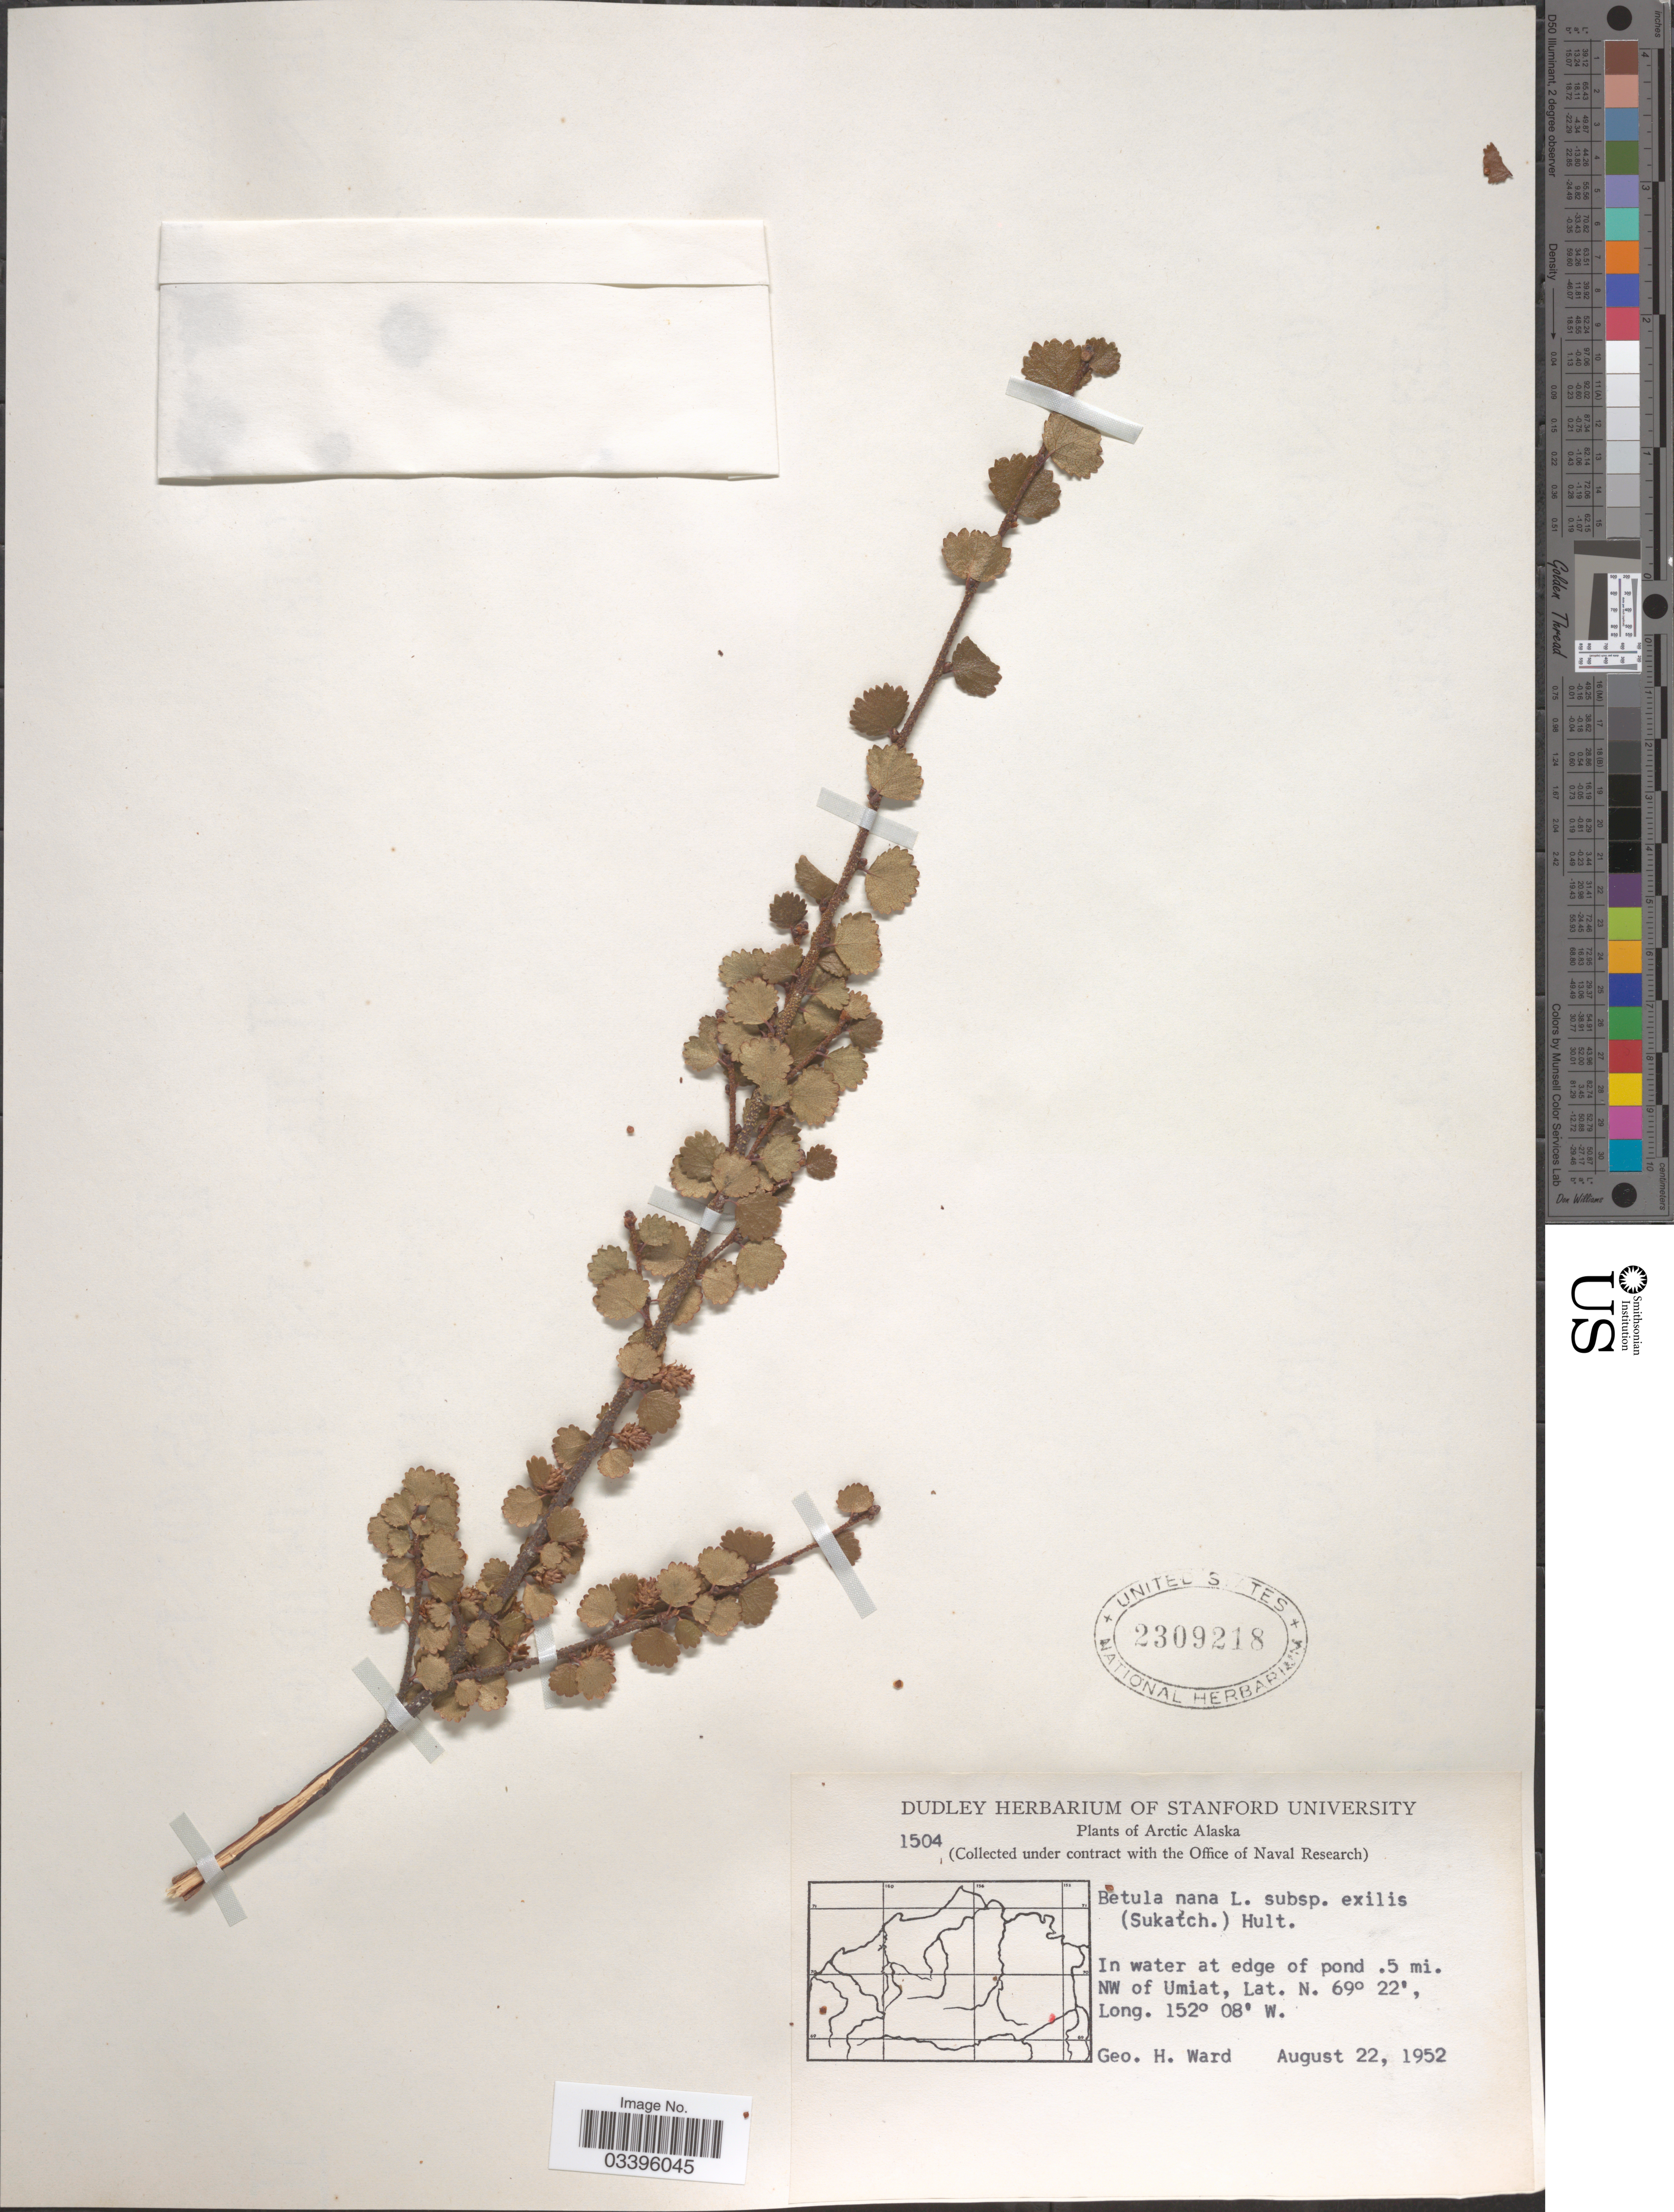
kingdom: Plantae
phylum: Tracheophyta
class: Magnoliopsida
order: Fagales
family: Betulaceae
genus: Betula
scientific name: Betula nana subsp. exilis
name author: L.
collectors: H. Ward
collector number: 1504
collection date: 1952-08-22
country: United States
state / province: Alaska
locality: Arctic Alaska. In water at edge of pond .5 mi. NW of Umiat.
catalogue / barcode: US 2309218